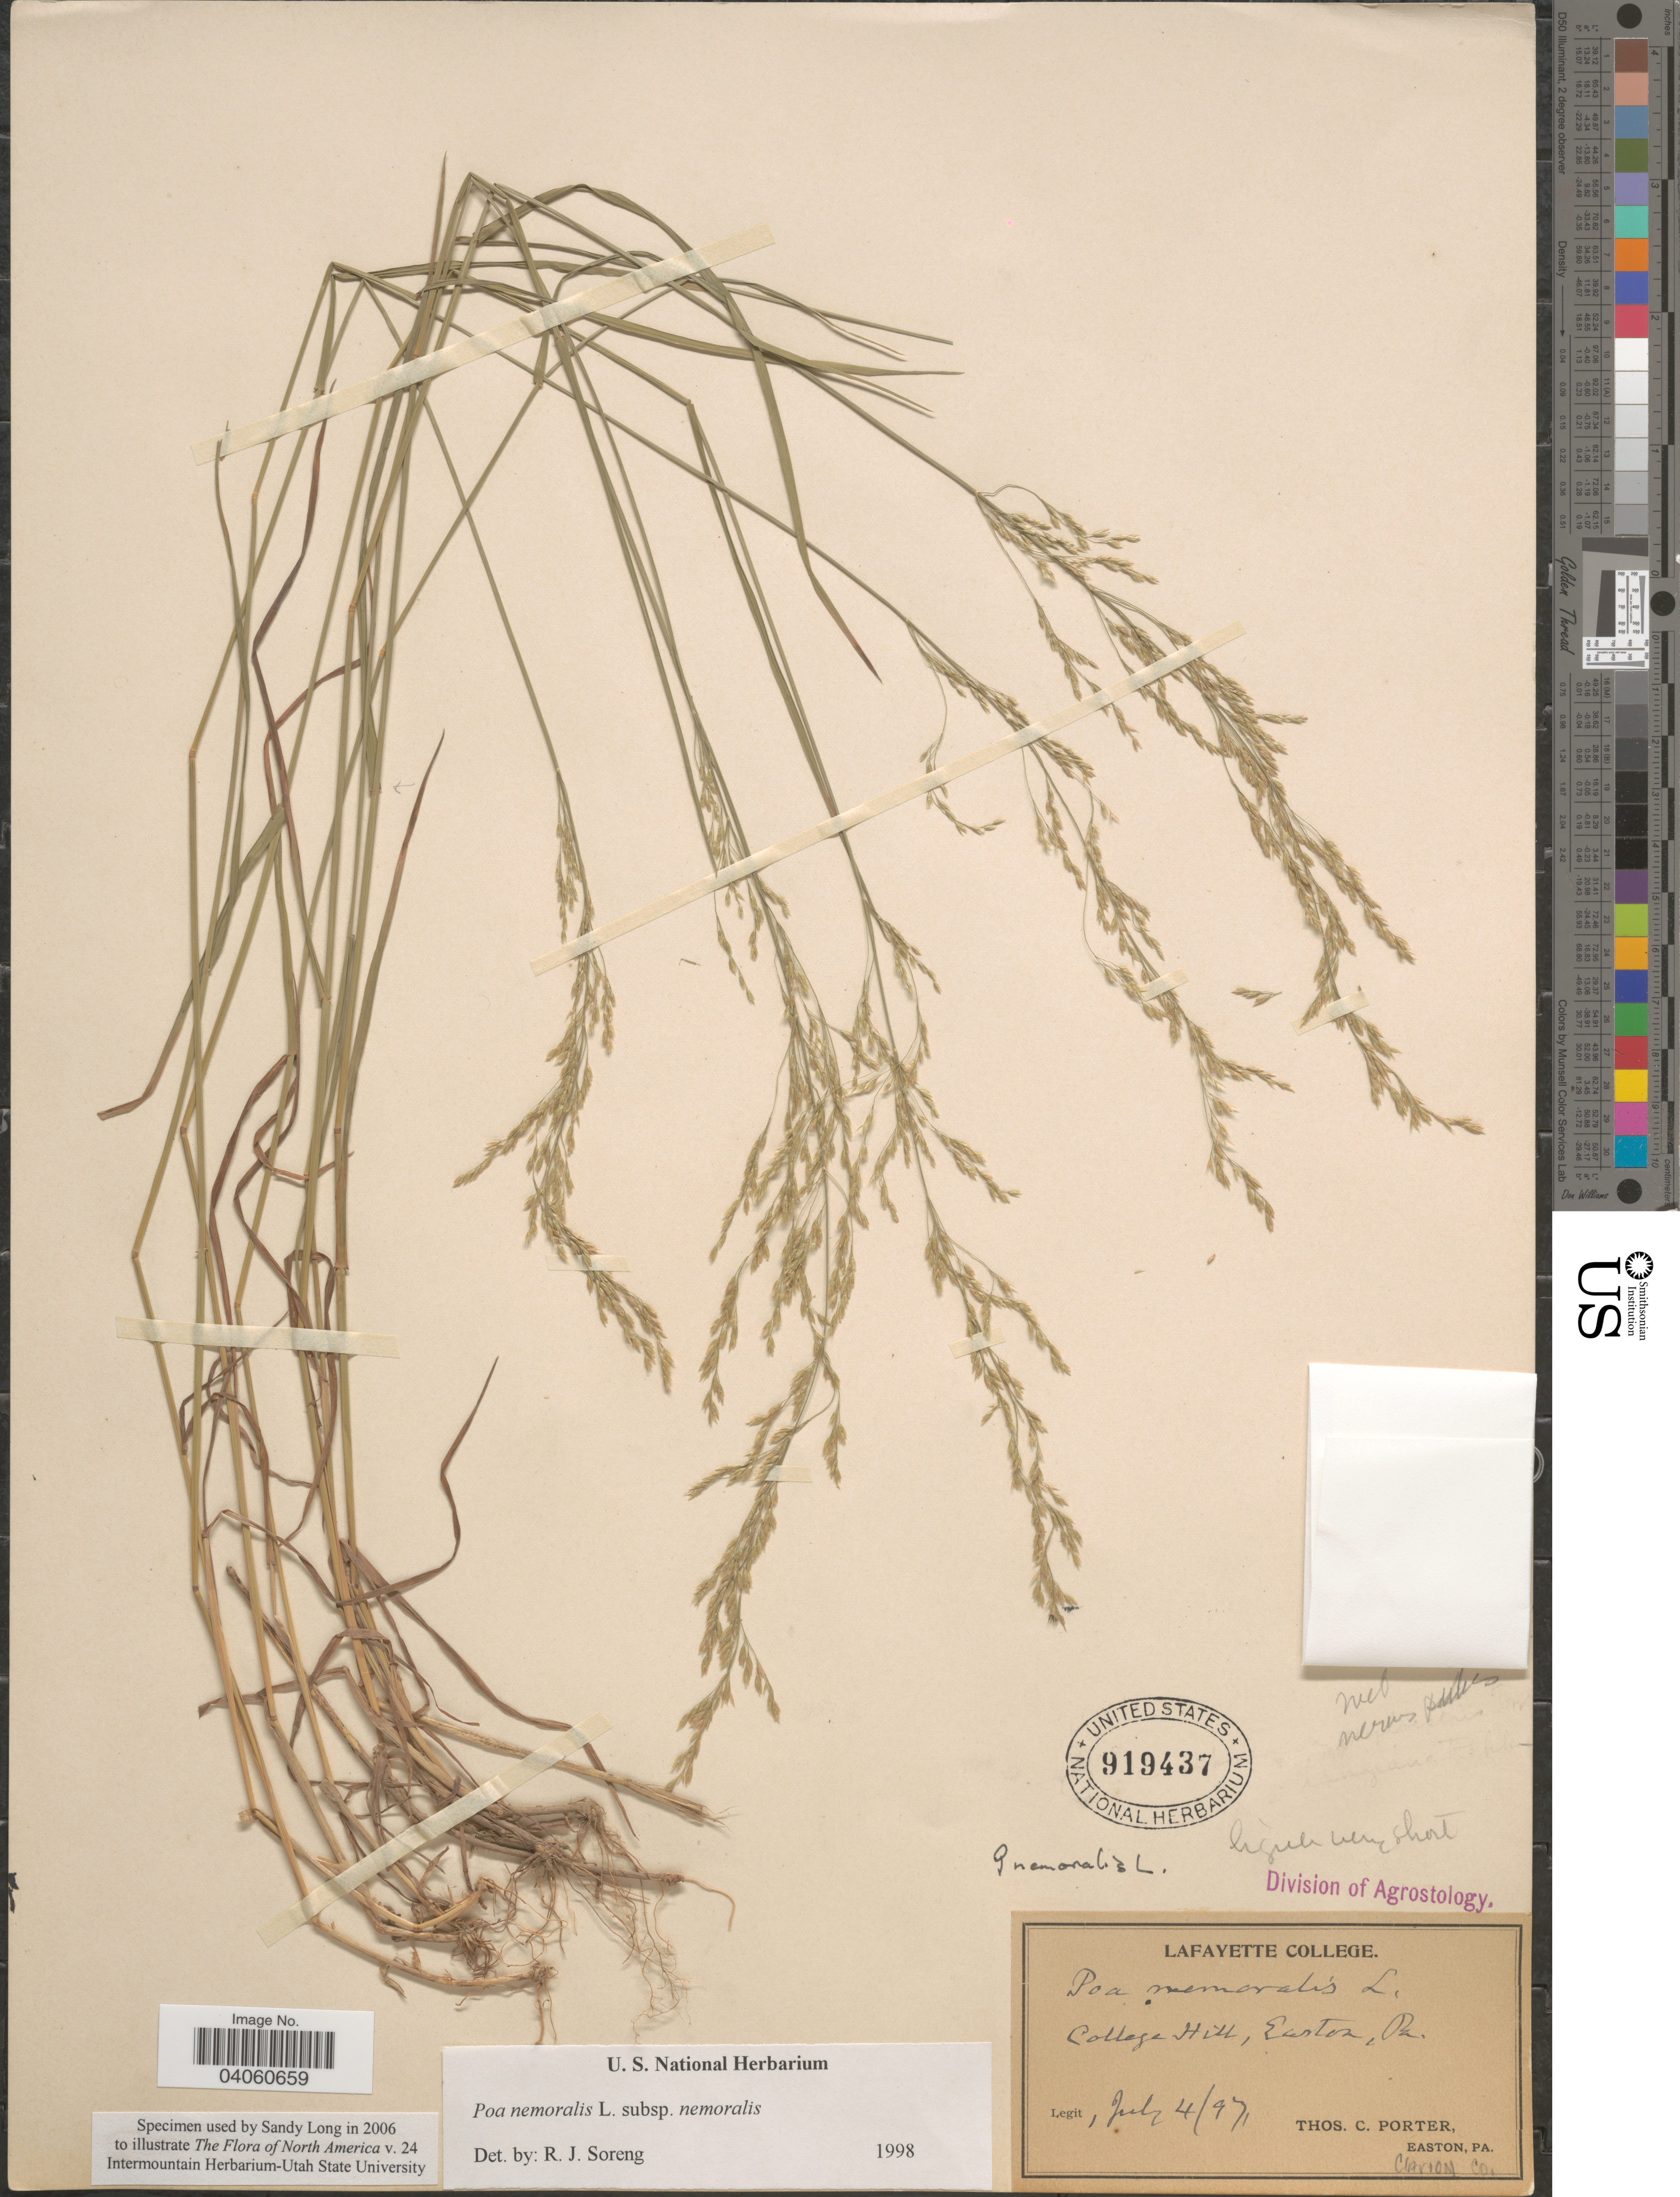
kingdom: Plantae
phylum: Tracheophyta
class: Liliopsida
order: Poales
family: Poaceae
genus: Poa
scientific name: Poa nemoralis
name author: L.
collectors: T. Porter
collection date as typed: Transcribed d/m/y: 4/7/97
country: United States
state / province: Pennsylvania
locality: College Hill, Easton. Clarion Co.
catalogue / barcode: US 919437